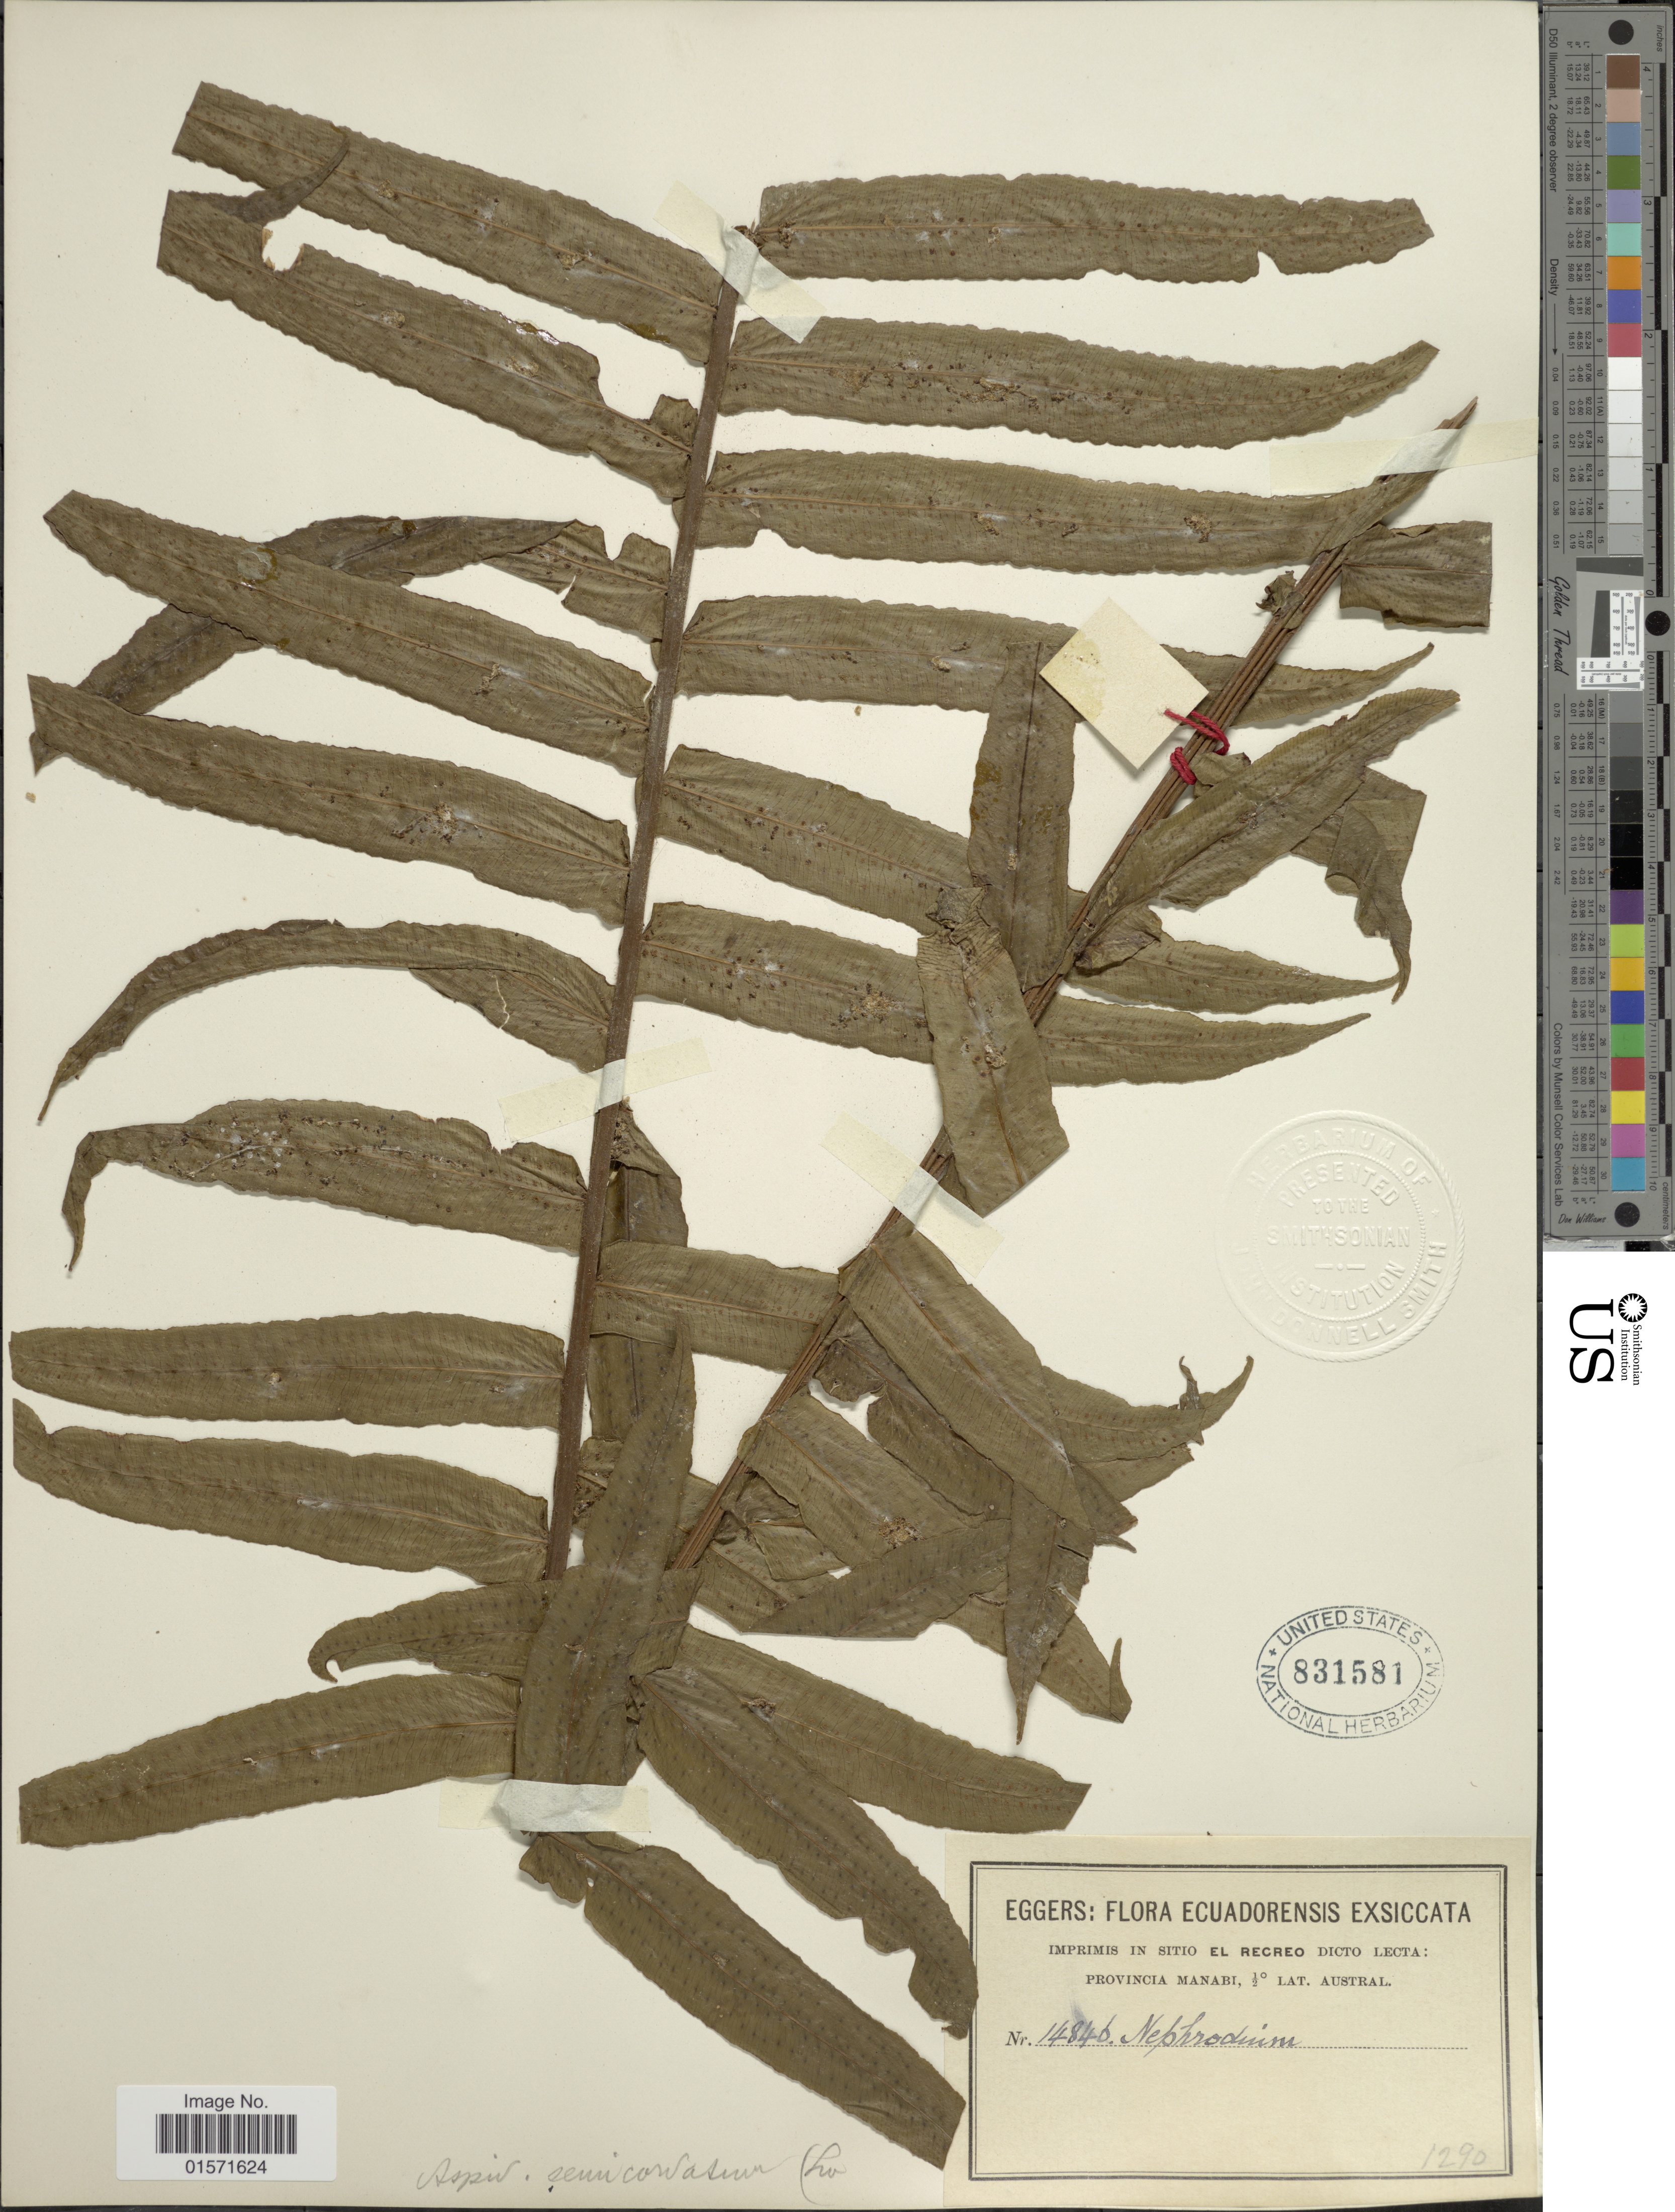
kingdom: Plantae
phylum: Tracheophyta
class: Polypodiopsida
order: Polypodiales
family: Lomariopsidaceae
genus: Cyclopeltis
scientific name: Cyclopeltis semicordata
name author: (Sw.) J. Sm.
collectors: -. Eggers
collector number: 14846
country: Ecuador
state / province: Manabí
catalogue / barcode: US 831581